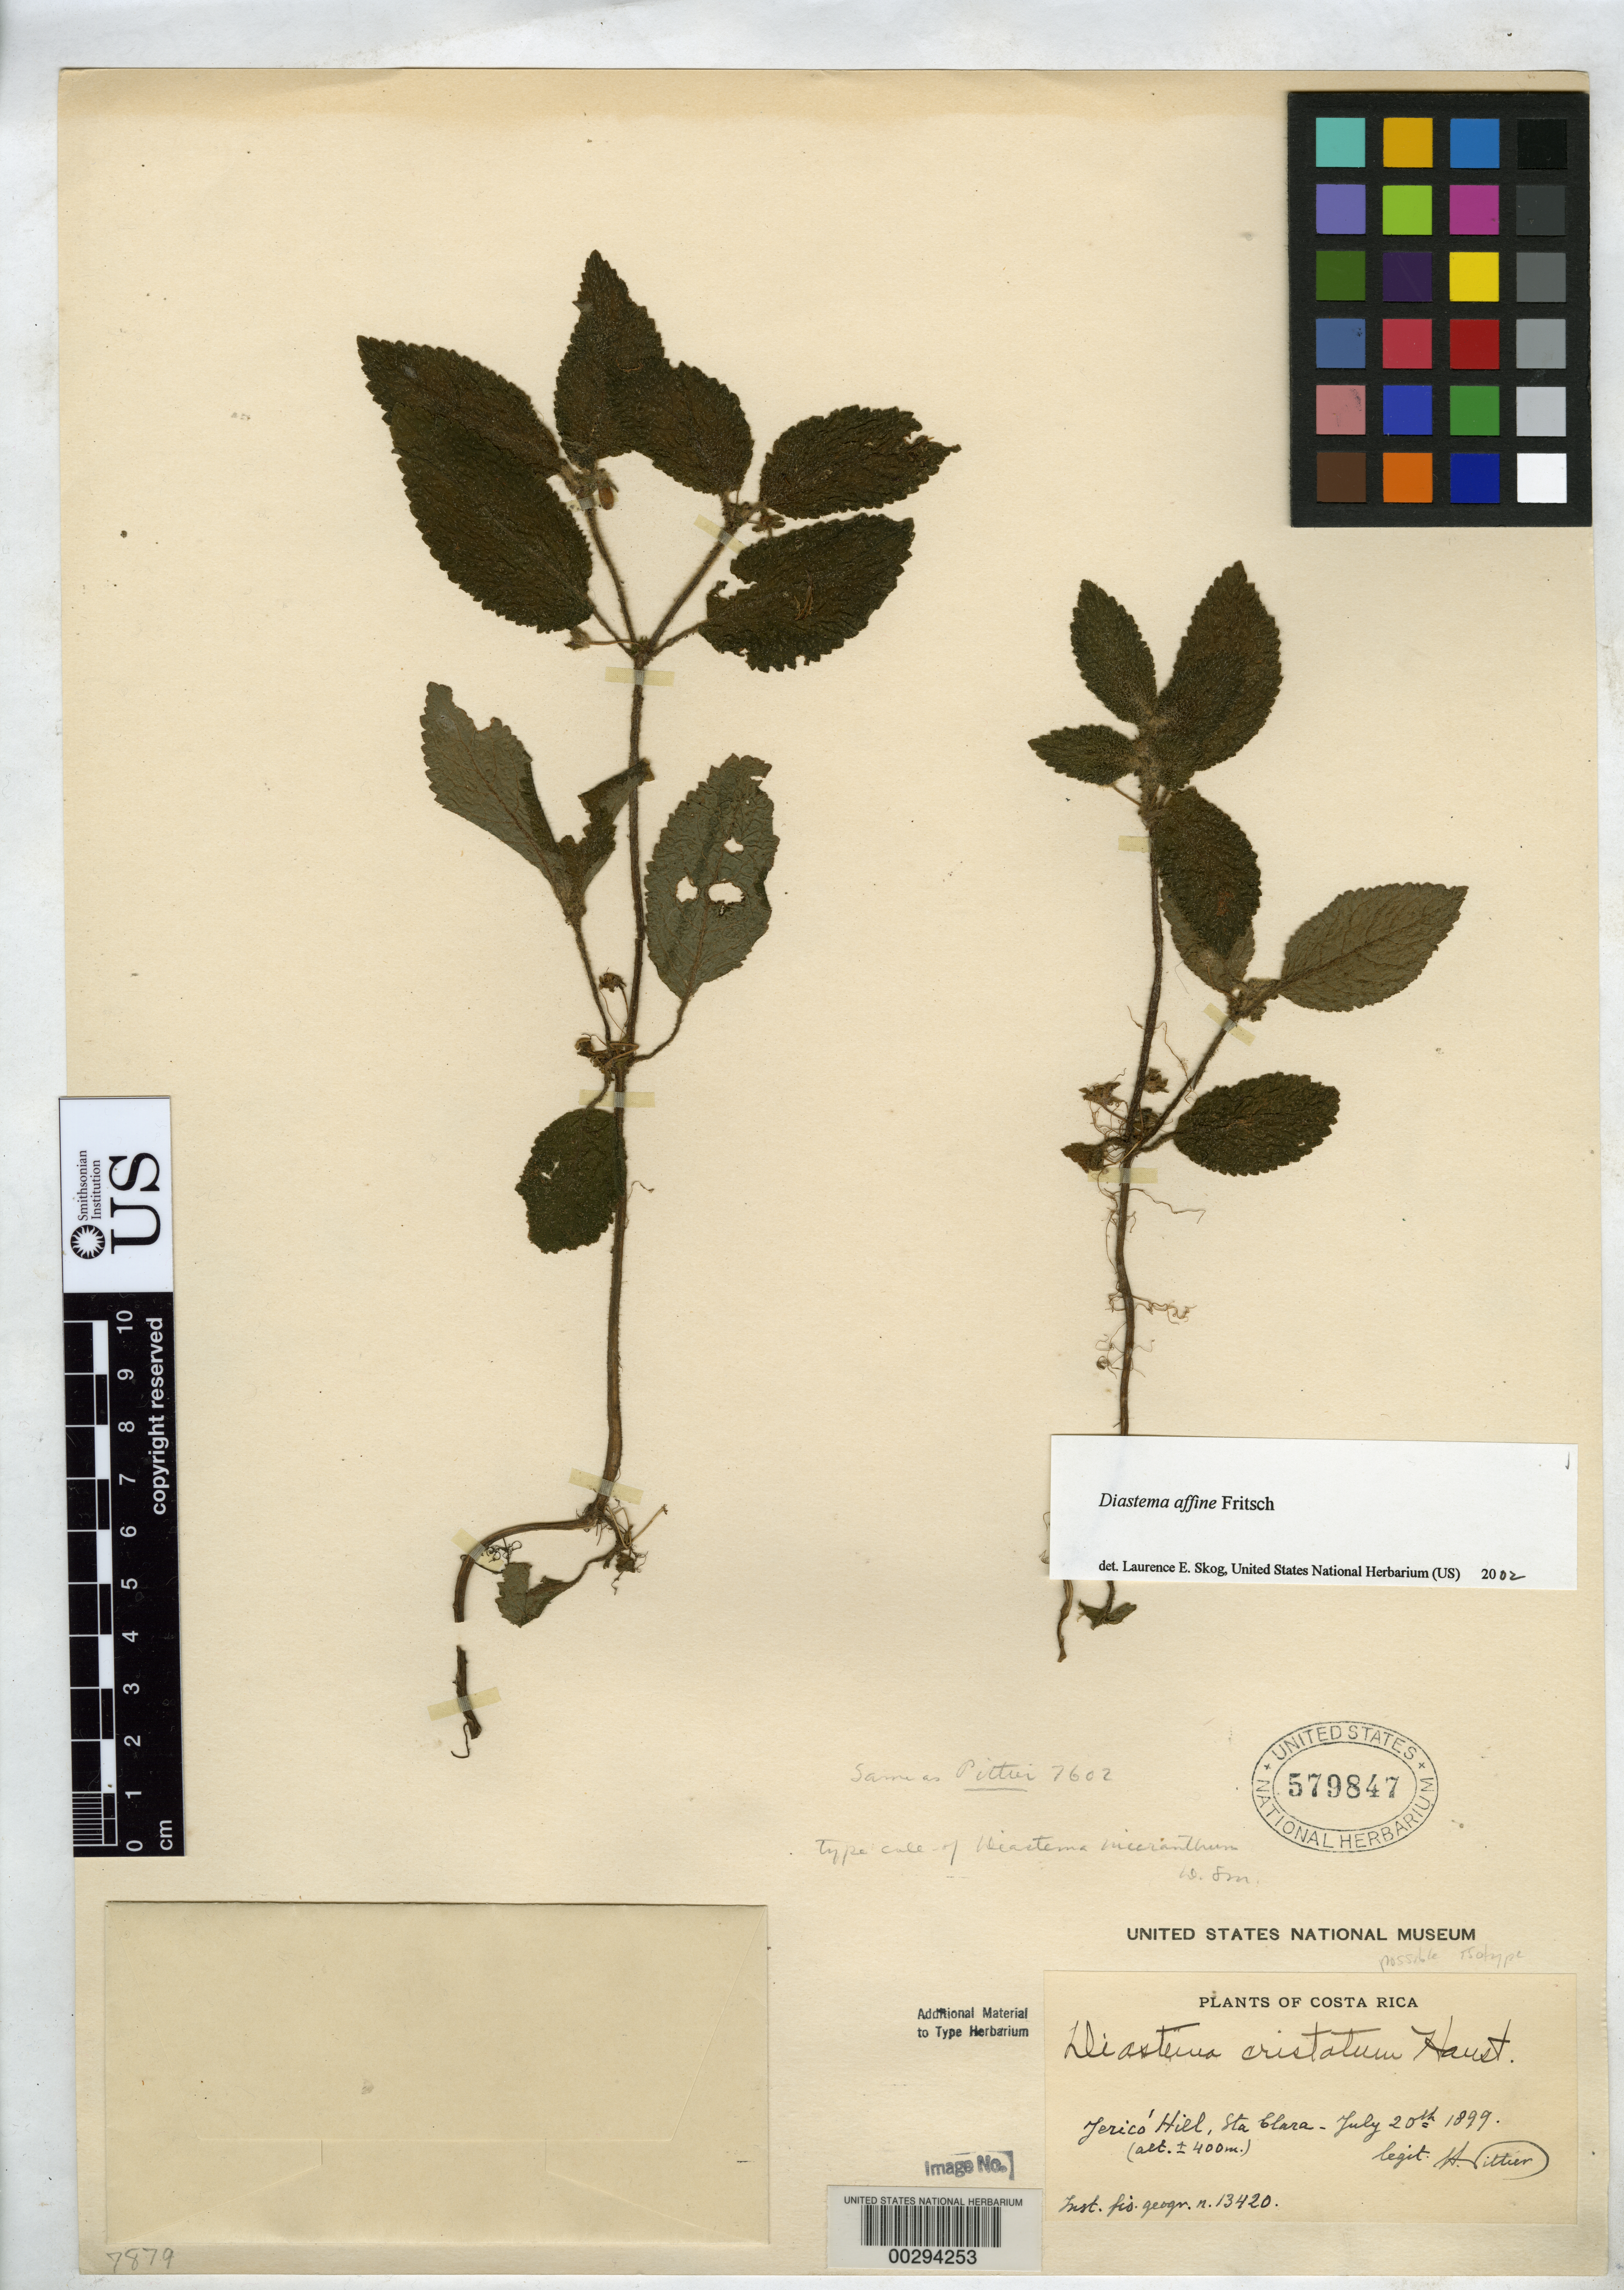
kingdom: Plantae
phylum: Tracheophyta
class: Magnoliopsida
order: Lamiales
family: Gesneriaceae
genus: Diastema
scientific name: Diastema micranthum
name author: Donn. Sm.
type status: Isotype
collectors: H. F. Pittier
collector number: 13420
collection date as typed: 20 Jul 1899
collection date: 1899-07-20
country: Costa Rica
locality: Jerico Hill, Santa Clara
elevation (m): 400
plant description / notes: Pittier [Donn. Sm.] 7602 = Pittier 13420 herb. nat. Costaricense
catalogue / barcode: US 579847